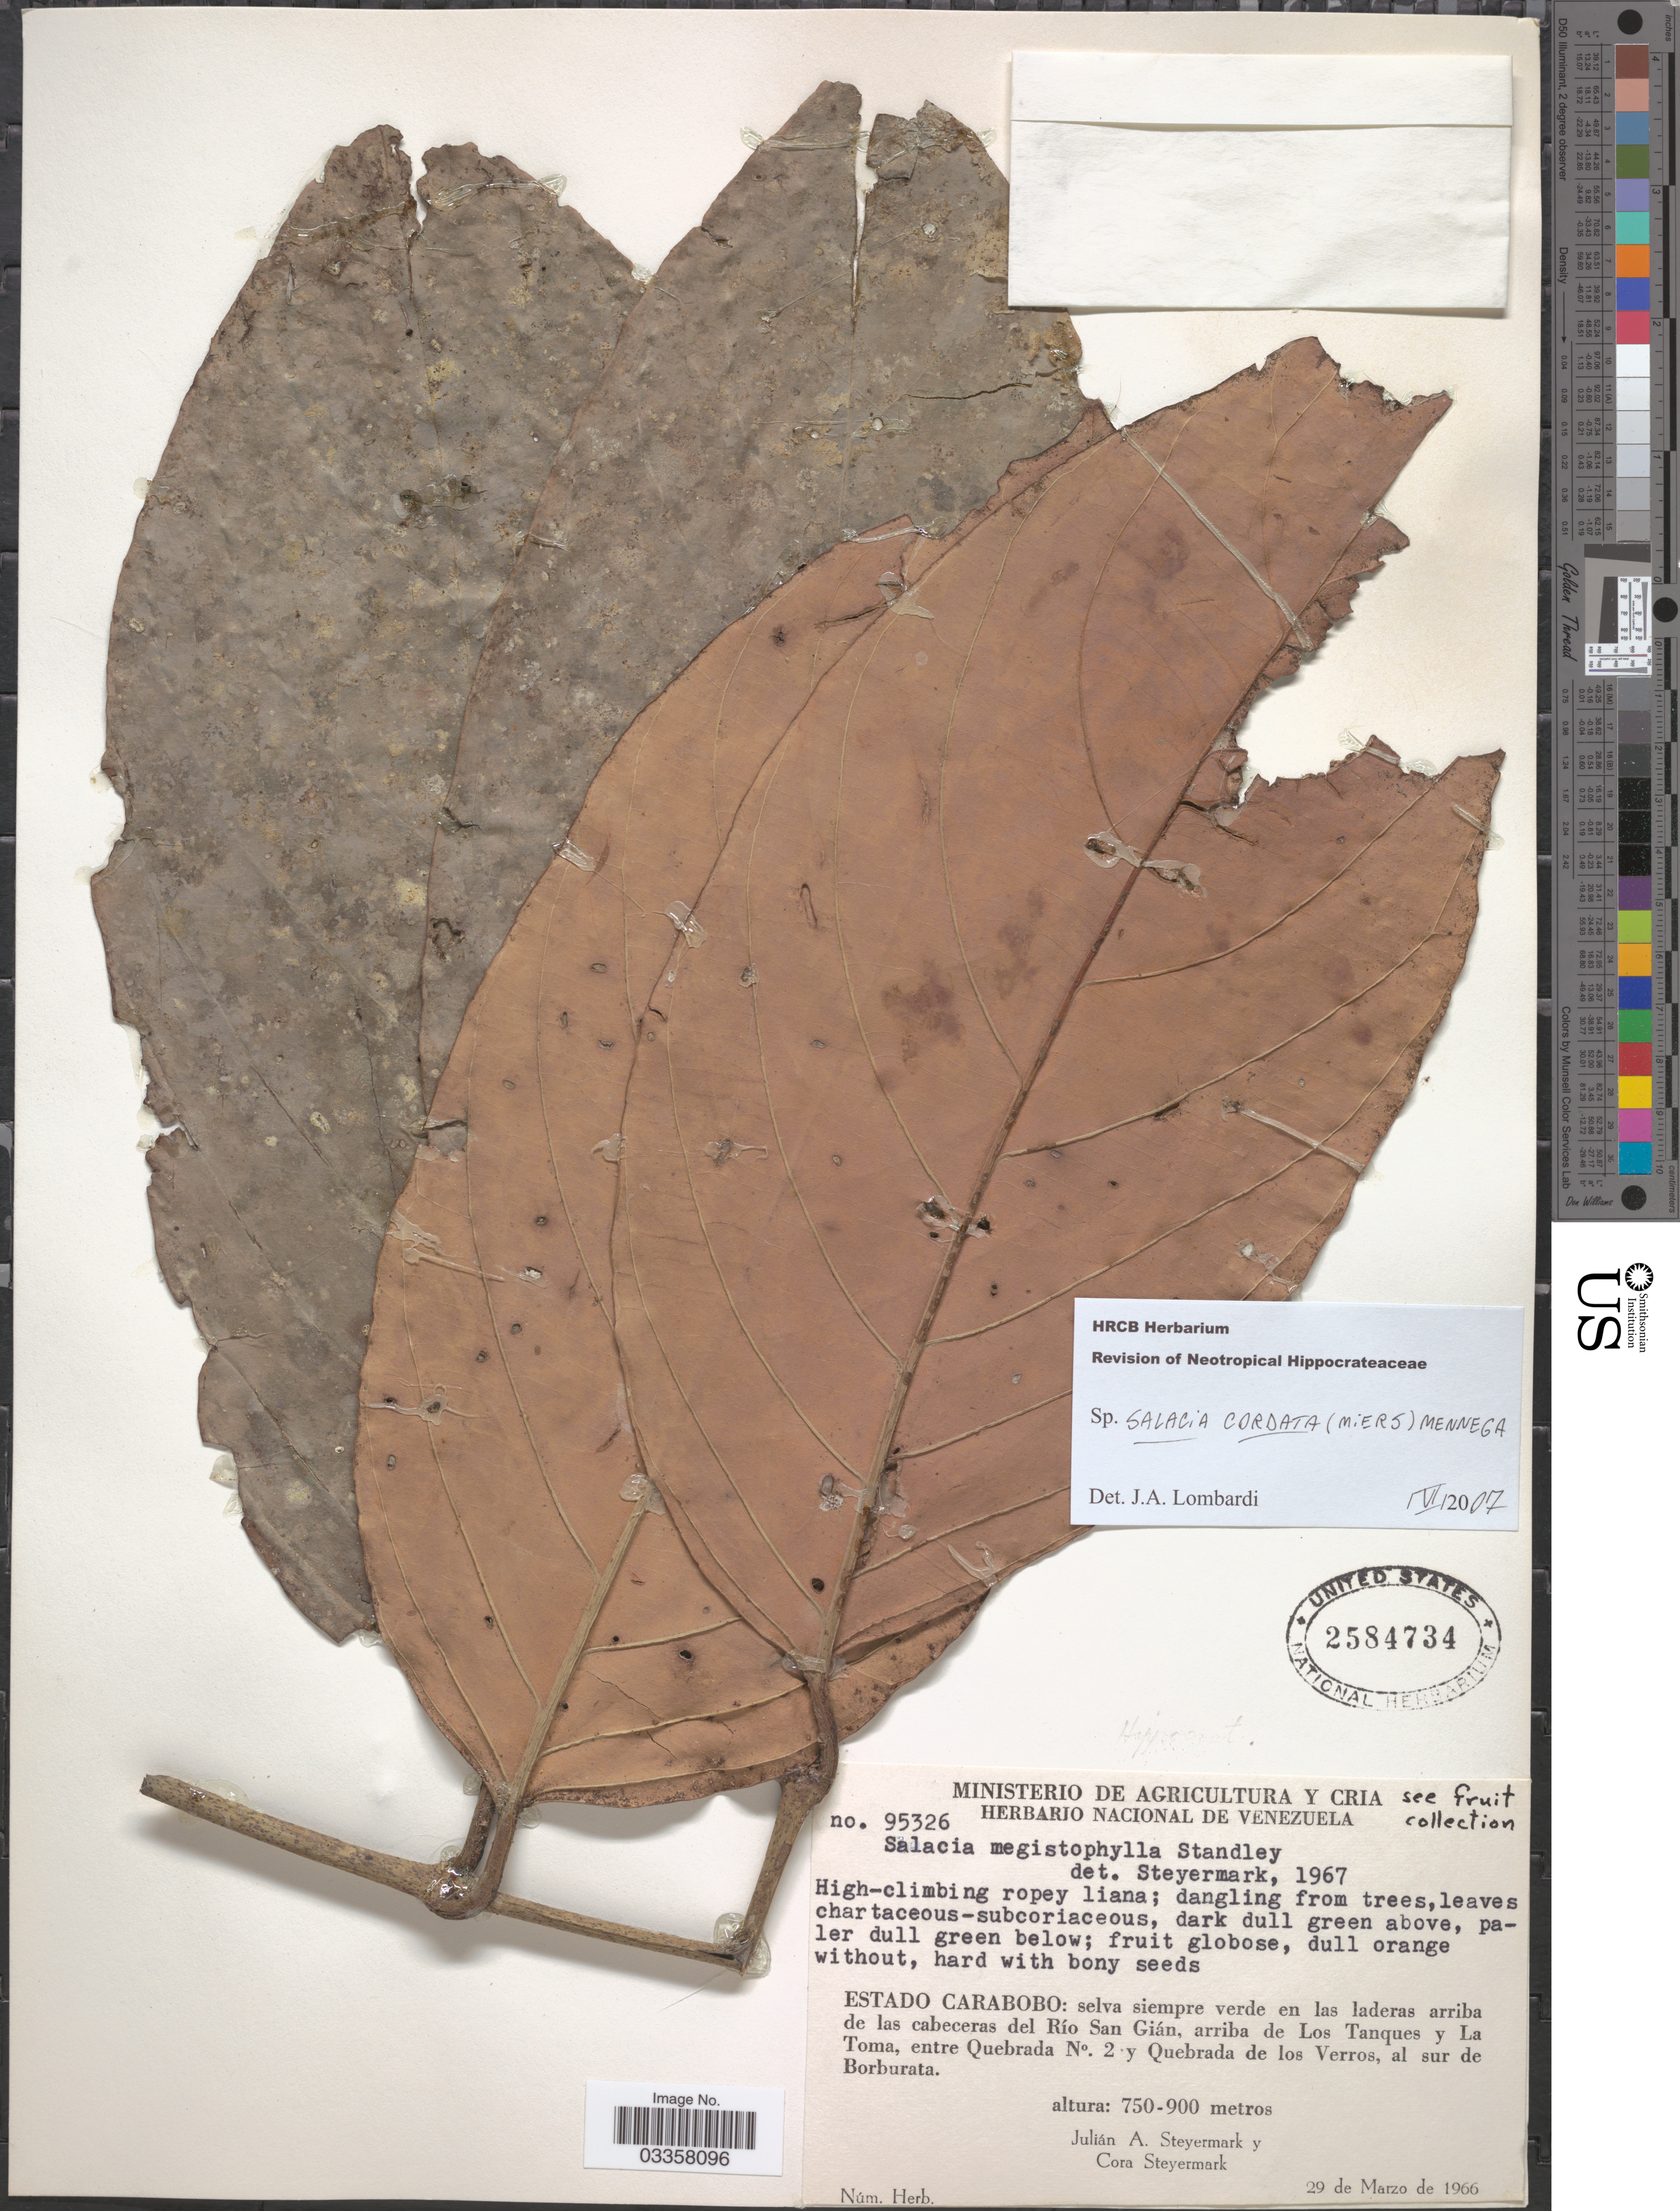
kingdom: Plantae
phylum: Tracheophyta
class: Magnoliopsida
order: Celastrales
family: Celastraceae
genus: Salacia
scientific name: Salacia cordata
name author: (Miers) Mennega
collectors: J. Steyermark & C. Steyermark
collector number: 95326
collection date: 1966-03-29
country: Venezuela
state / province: Carabobo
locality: Selva siempre verde en las laderas arriba de las cabeceras del Río San Gián, arriba de Los Tanques y La Toma, entre Quebrada N°. 2 y Quebrada de los Verroas, al sur de Borburata.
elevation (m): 750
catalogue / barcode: US 2584734